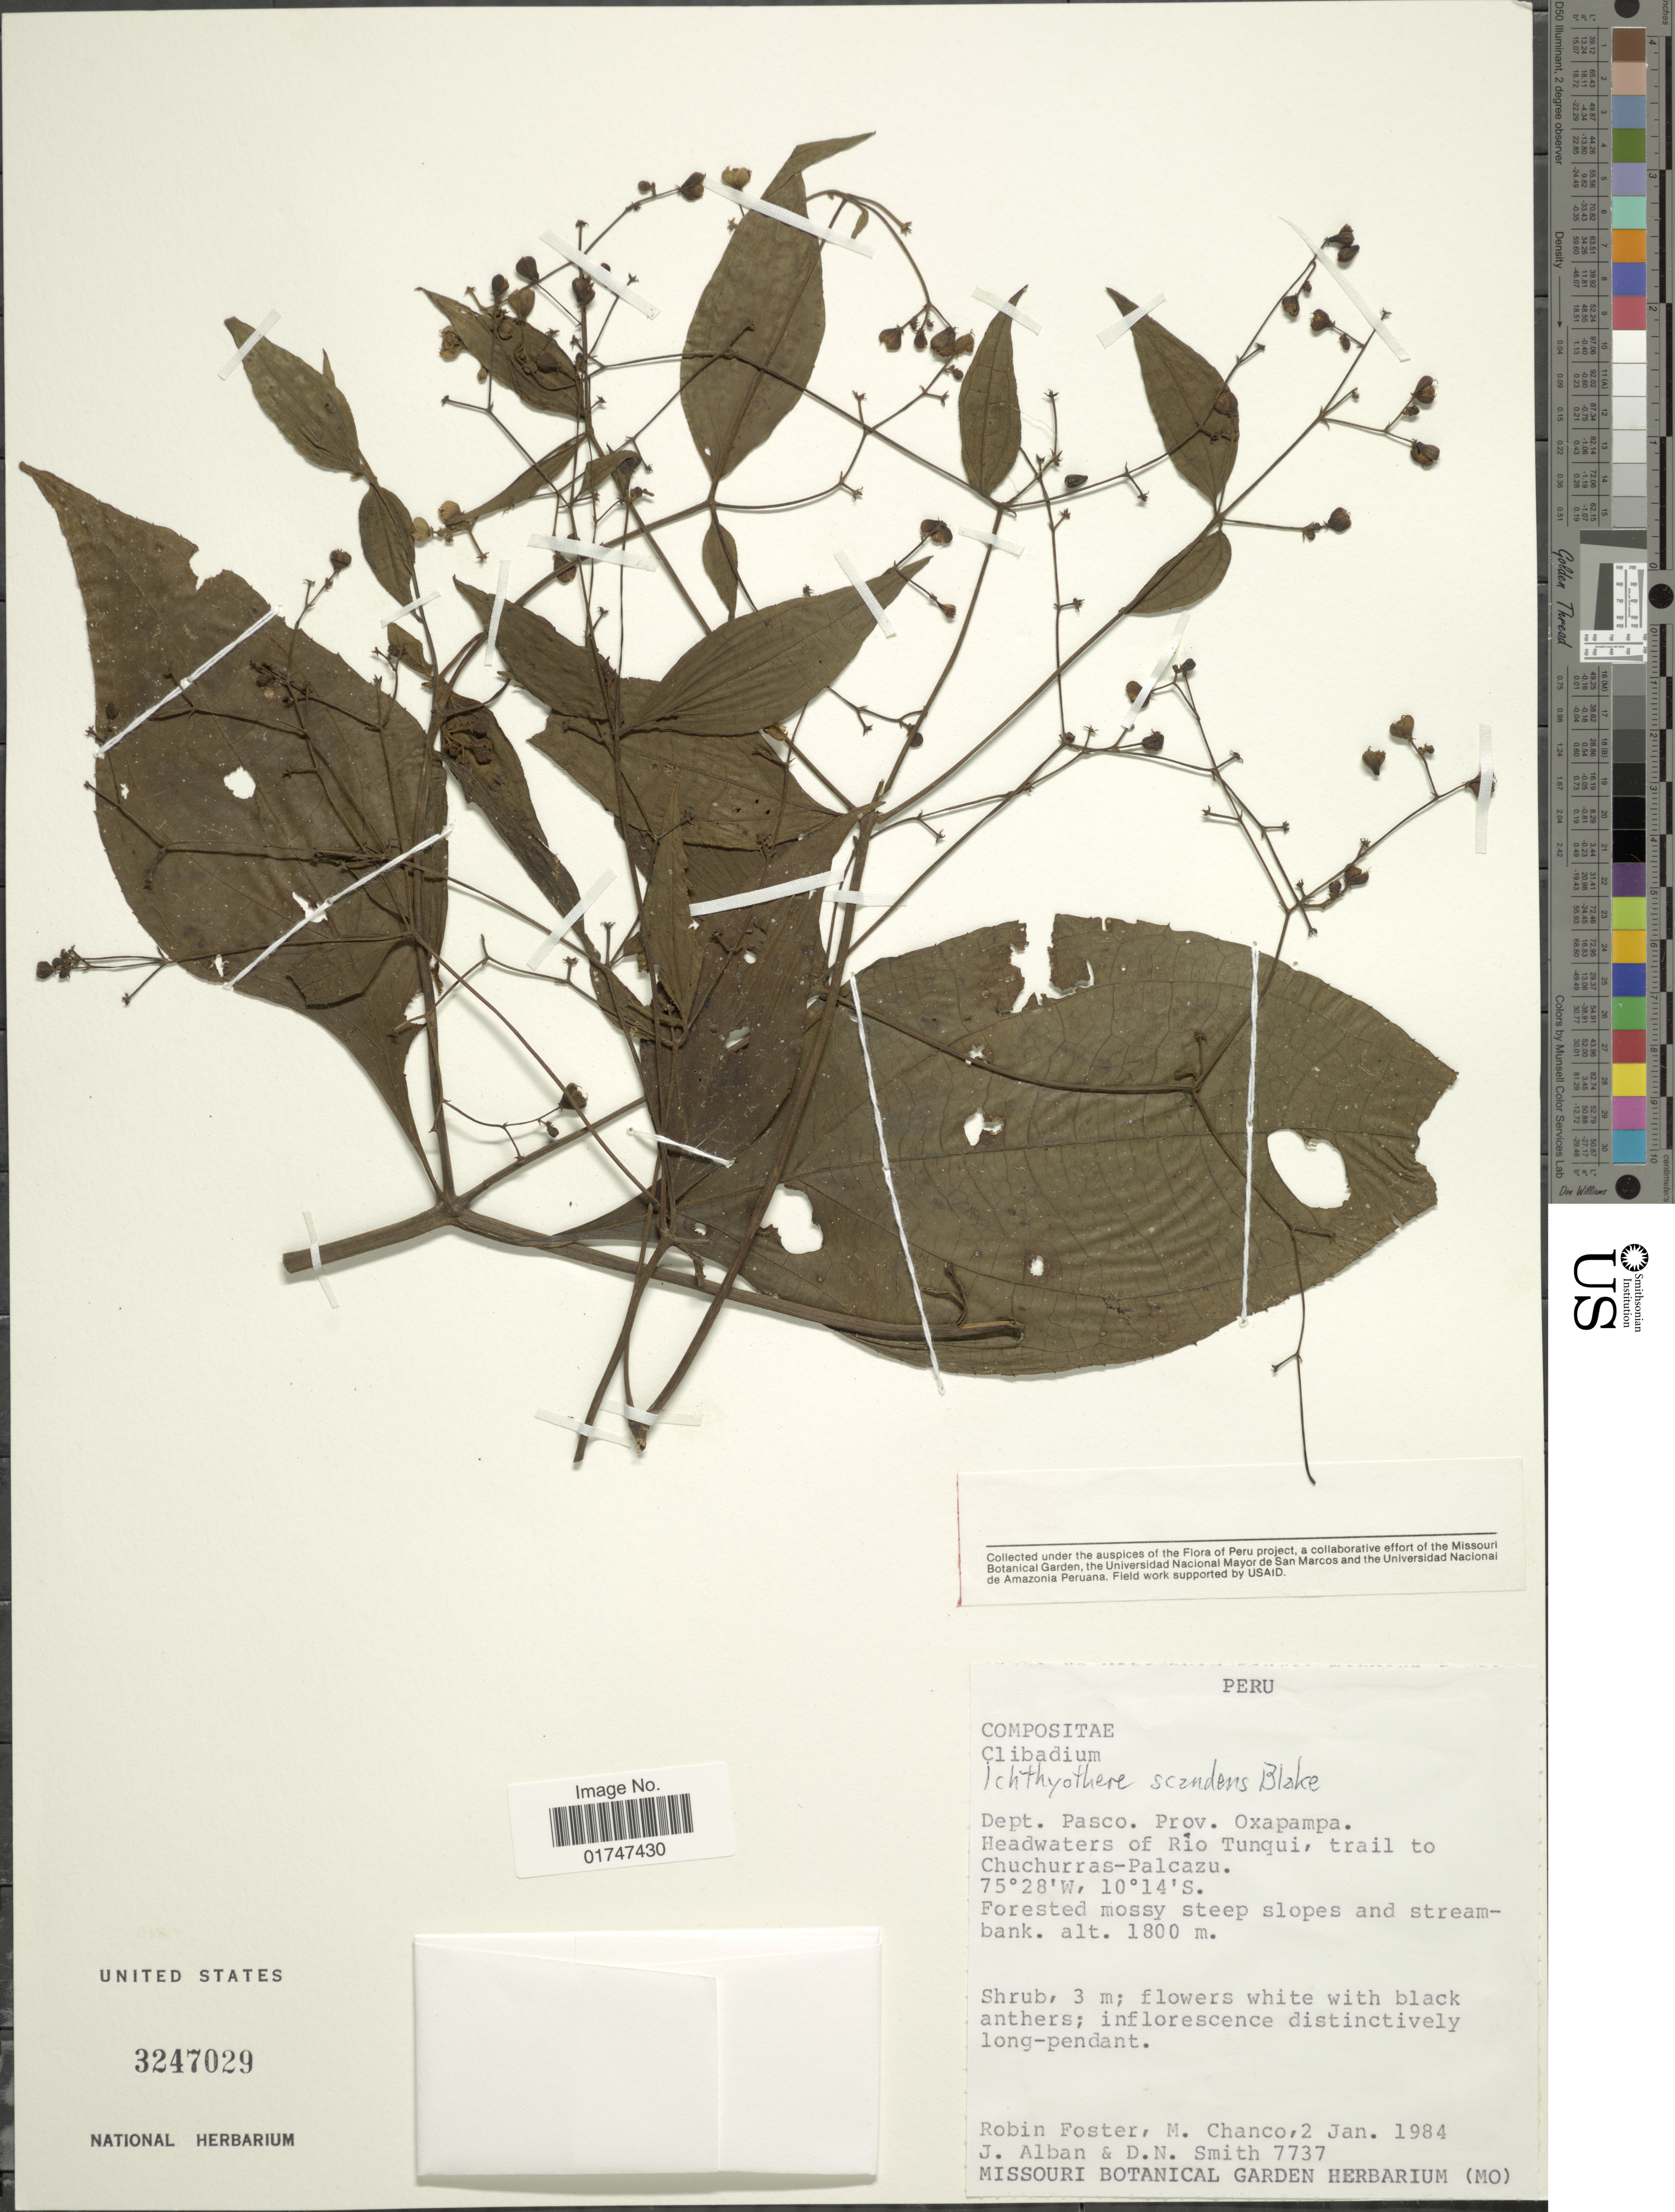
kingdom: Plantae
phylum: Tracheophyta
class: Magnoliopsida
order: Asterales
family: Asteraceae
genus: Ichthyothere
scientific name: Ichthyothere scandens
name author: S.F. Blake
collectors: R. B. Foster, M. Chanco, J. Alban & D. Smith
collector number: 7737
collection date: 1984-01-02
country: Peru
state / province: Pasco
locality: Dept. Pasco. Prov. Oxapampa. Headwaters of Río Tungui, trail to chuchurras-Palcazu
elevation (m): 1800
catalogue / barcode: US 3247029